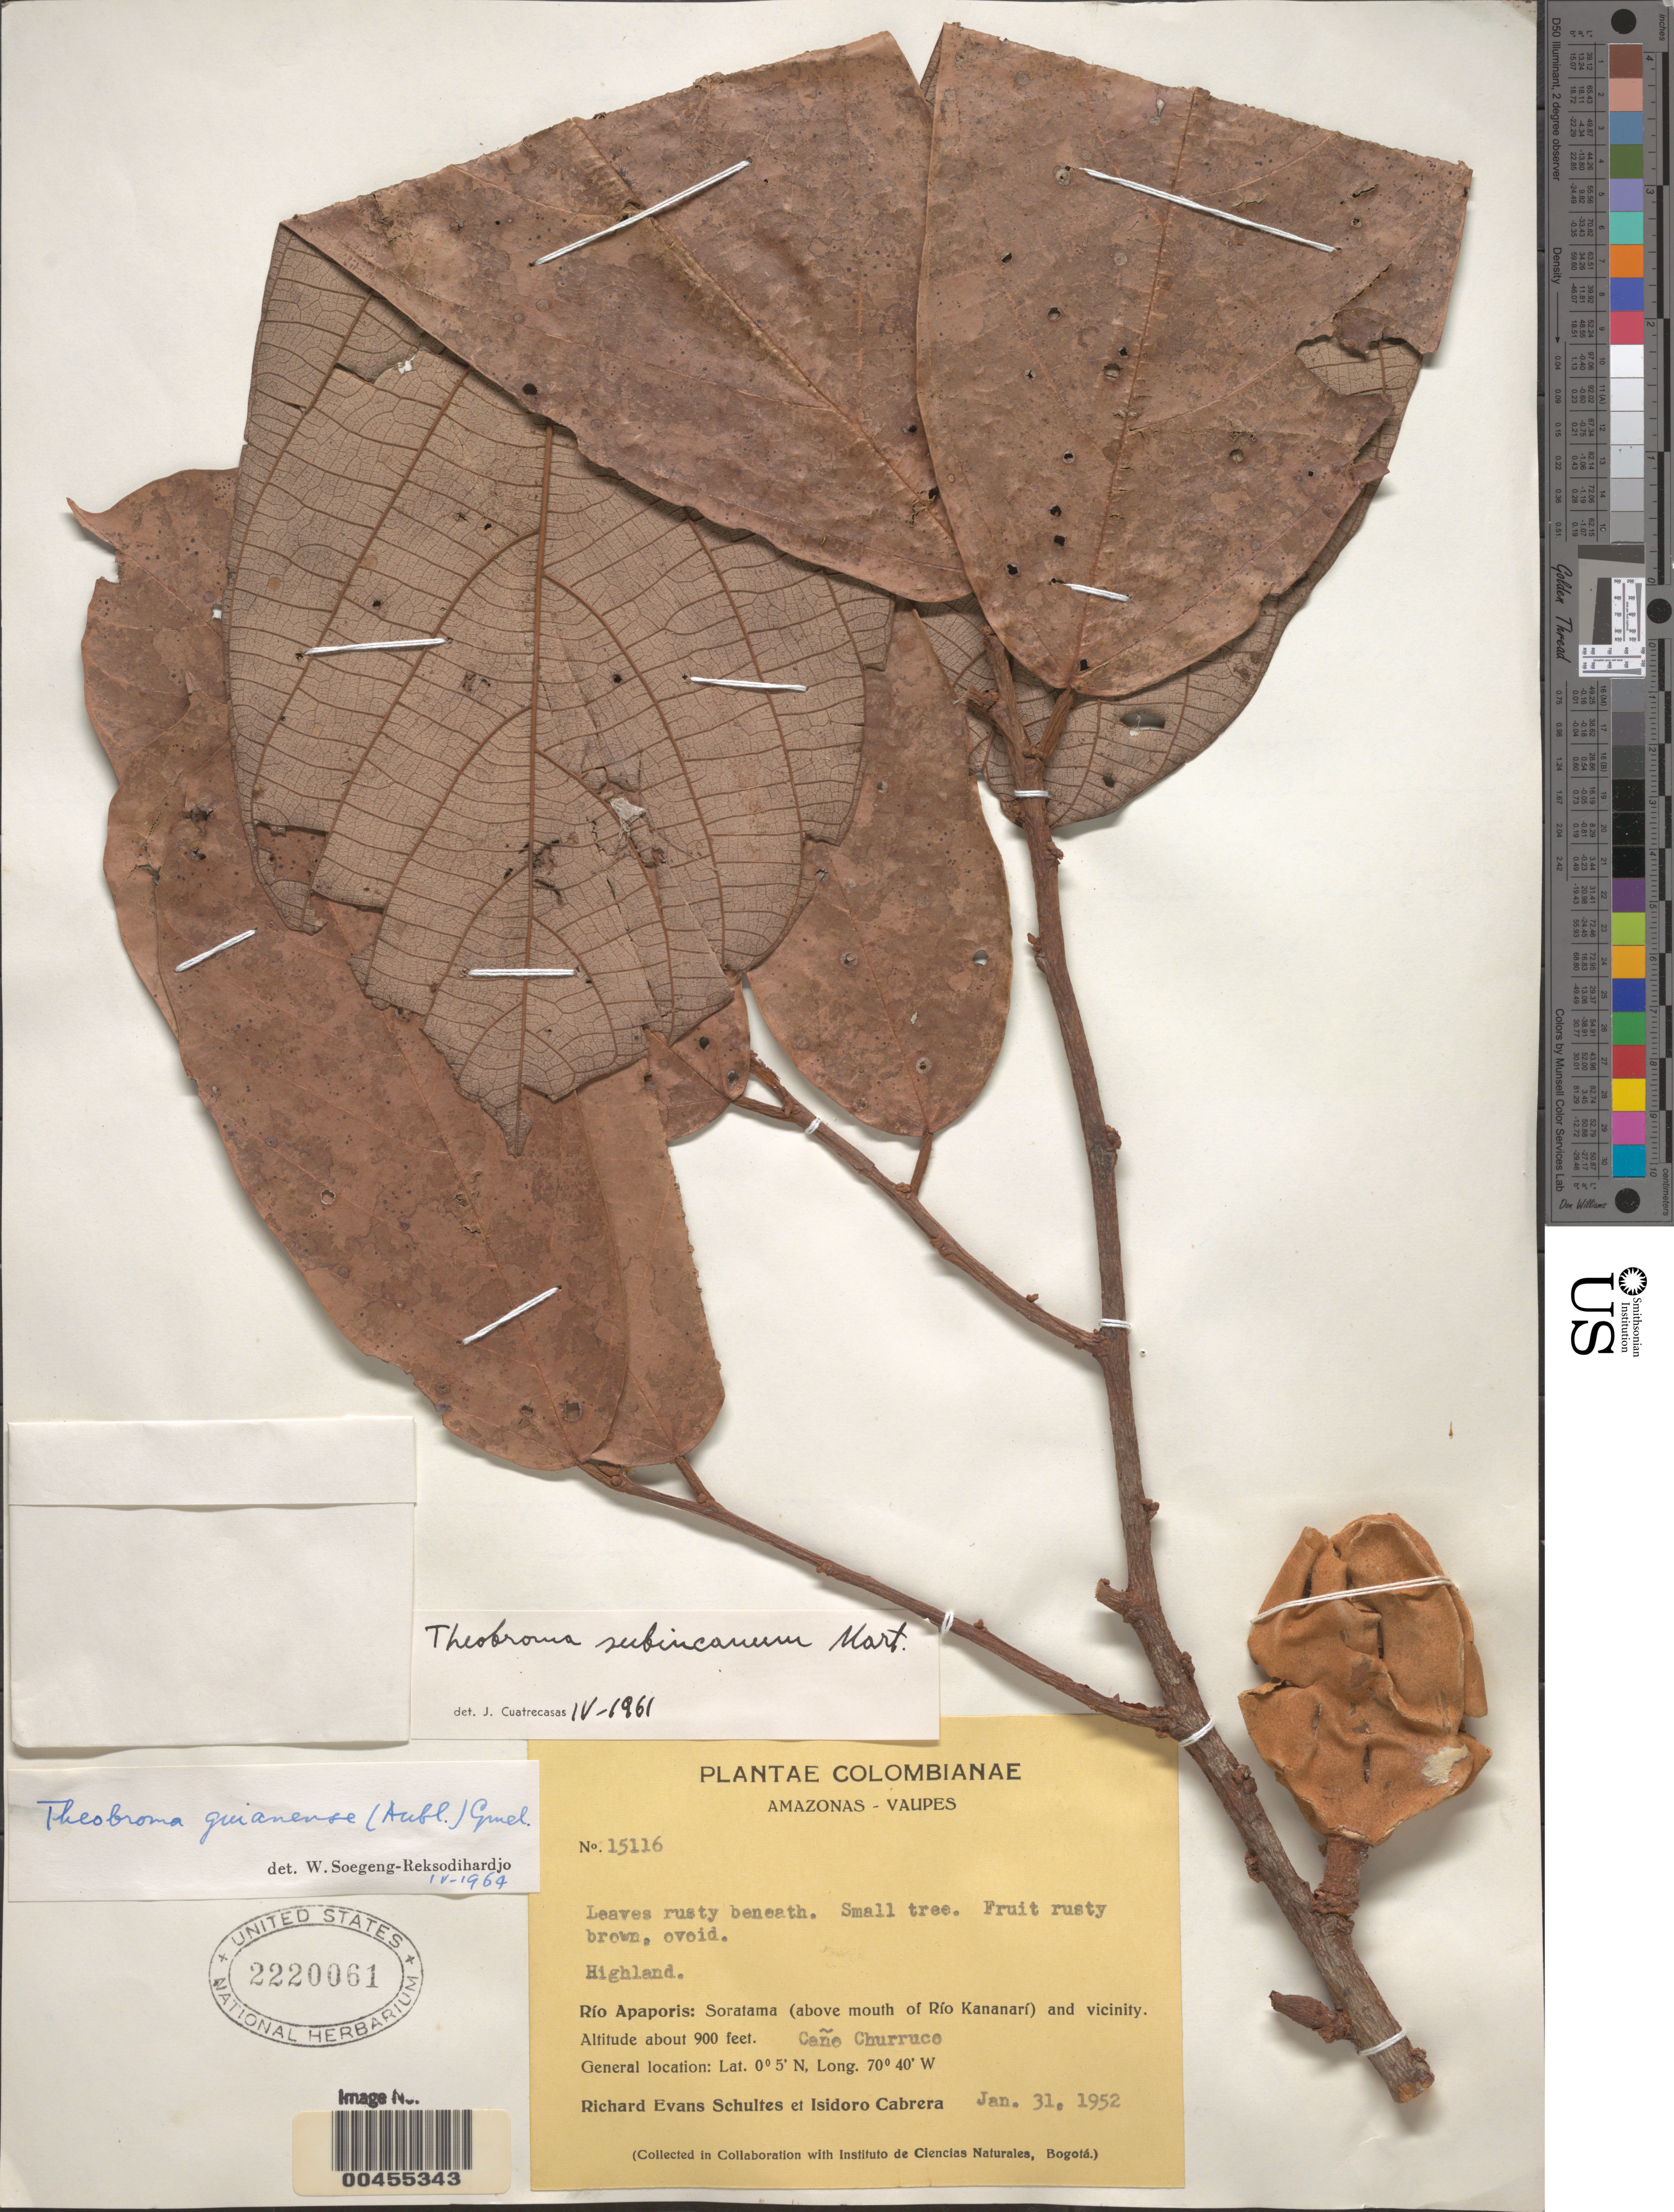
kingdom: Plantae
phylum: Tracheophyta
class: Magnoliopsida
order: Malvales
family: Malvaceae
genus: Theobroma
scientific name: Theobroma subincanum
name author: Mart.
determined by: Cuatrecasas, J.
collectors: R. E. Schultes & I. Cabrera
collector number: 15116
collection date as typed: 31 Jan 1952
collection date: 1952-01-31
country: Colombia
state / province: Amazônas / Vaupés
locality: Río Apaporis, Soratama (vicinity of Río Kananarí) and vicinity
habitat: highland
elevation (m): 274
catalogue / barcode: US 2220061